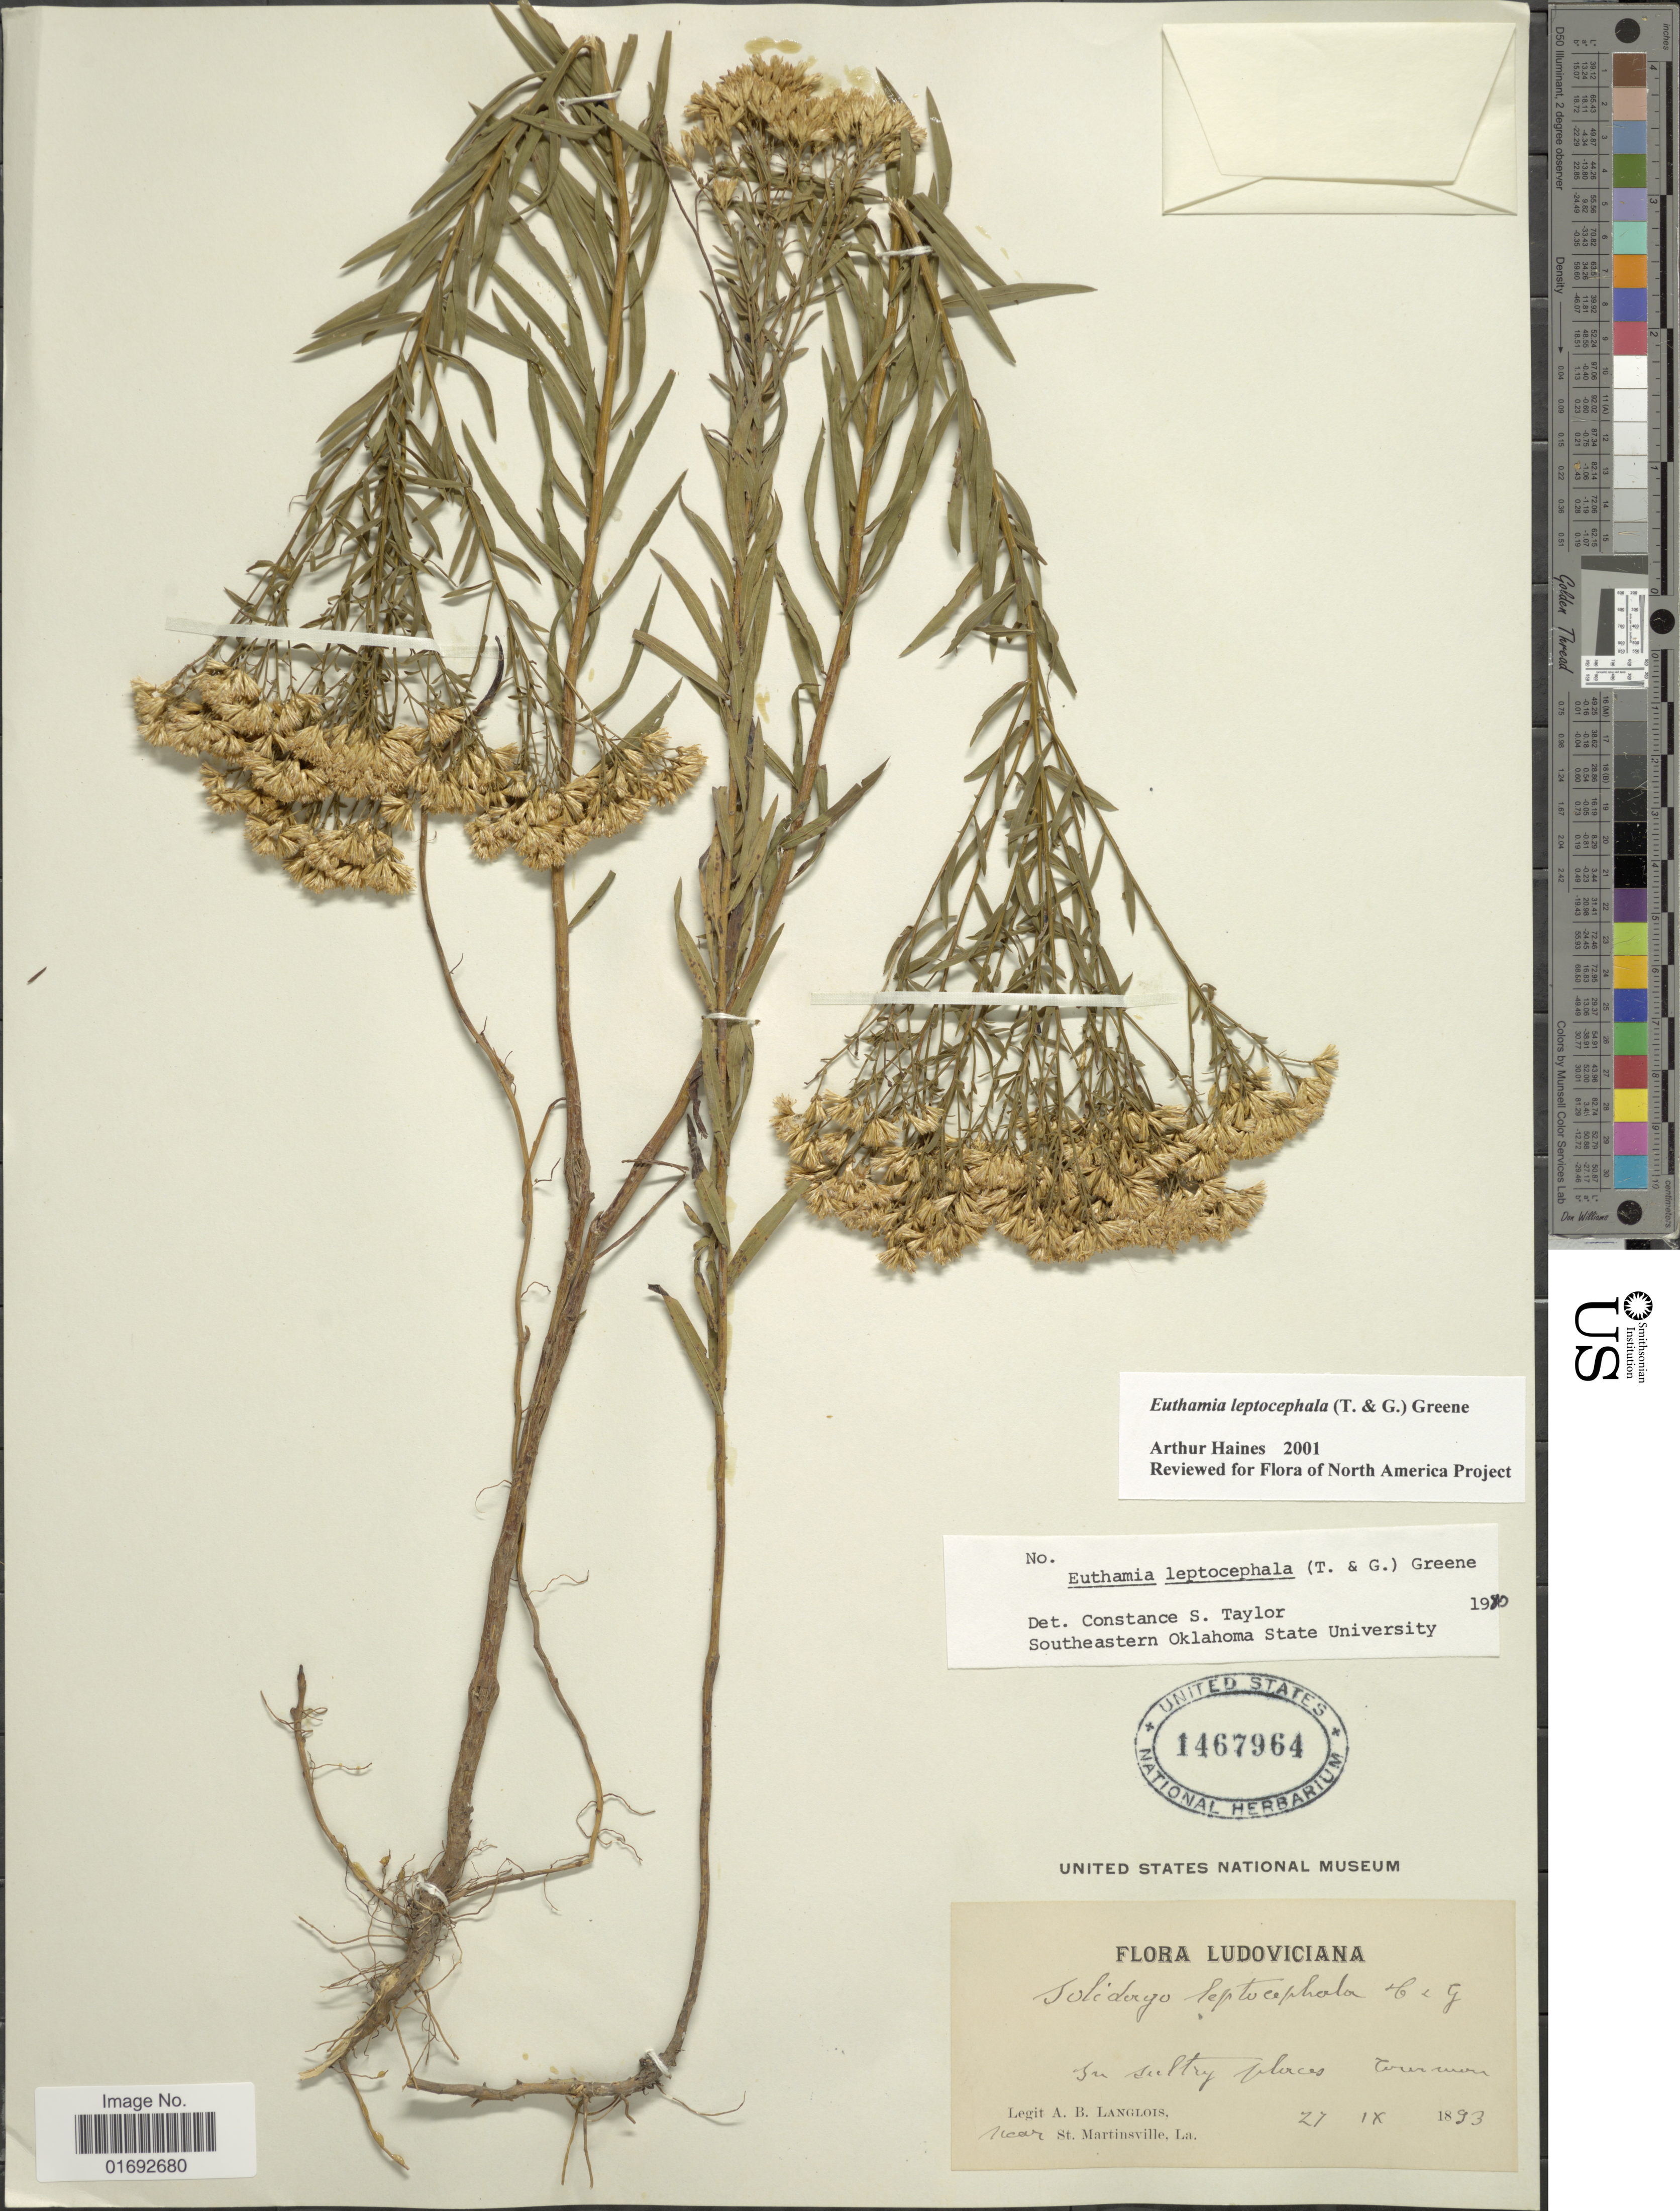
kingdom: Plantae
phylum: Tracheophyta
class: Magnoliopsida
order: Asterales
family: Asteraceae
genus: Euthamia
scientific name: Euthamia leptocephala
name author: (Torr. & A. Gray) Greene ex Porter & Britton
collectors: A. Langlois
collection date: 1893-09-27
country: United States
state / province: Louisiana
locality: Ludoviciana, near St. Martinsville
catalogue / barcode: US 1467964